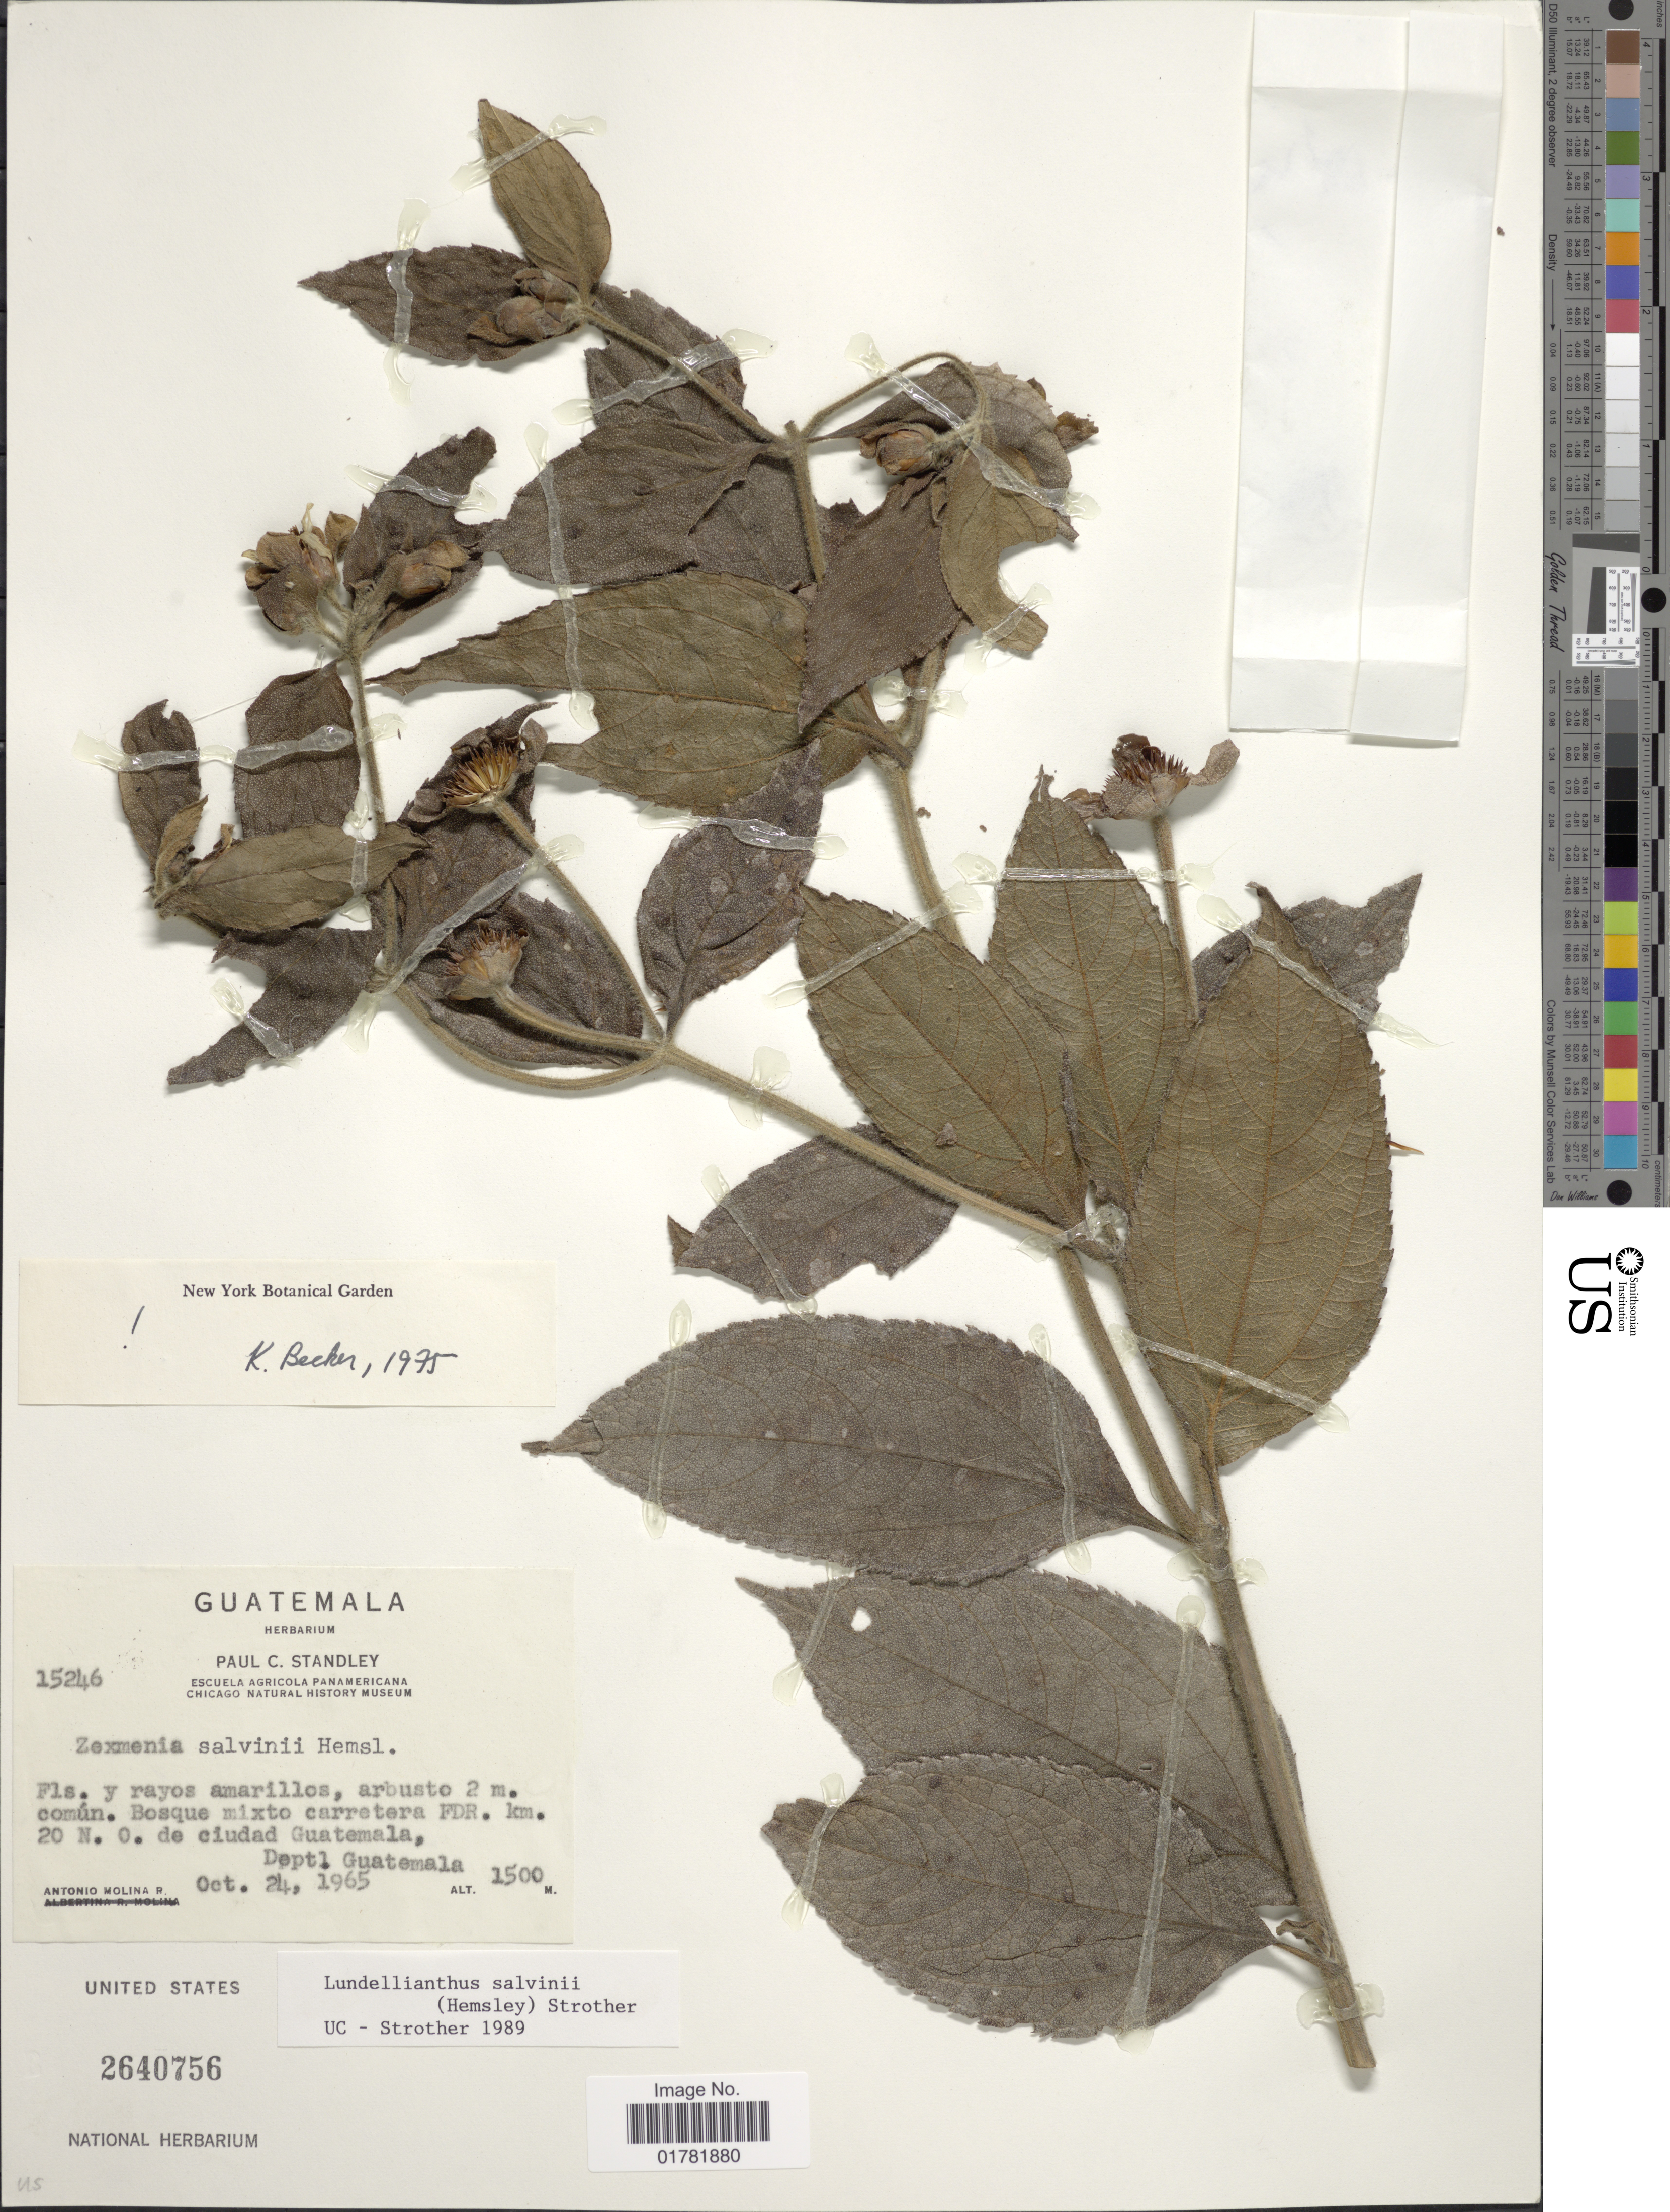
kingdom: Plantae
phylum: Tracheophyta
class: Magnoliopsida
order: Asterales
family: Asteraceae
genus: Lundellianthus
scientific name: Lundellianthus salvinii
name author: (Hemsl.) Strother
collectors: A. Molina R.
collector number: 15246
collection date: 1965-10-24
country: Guatemala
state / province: Guatemala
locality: Bosque mixto carretera FDR. km 20 N.O. de ciudad Guatemala, Dept Guatemala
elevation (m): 1500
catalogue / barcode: US 2640756